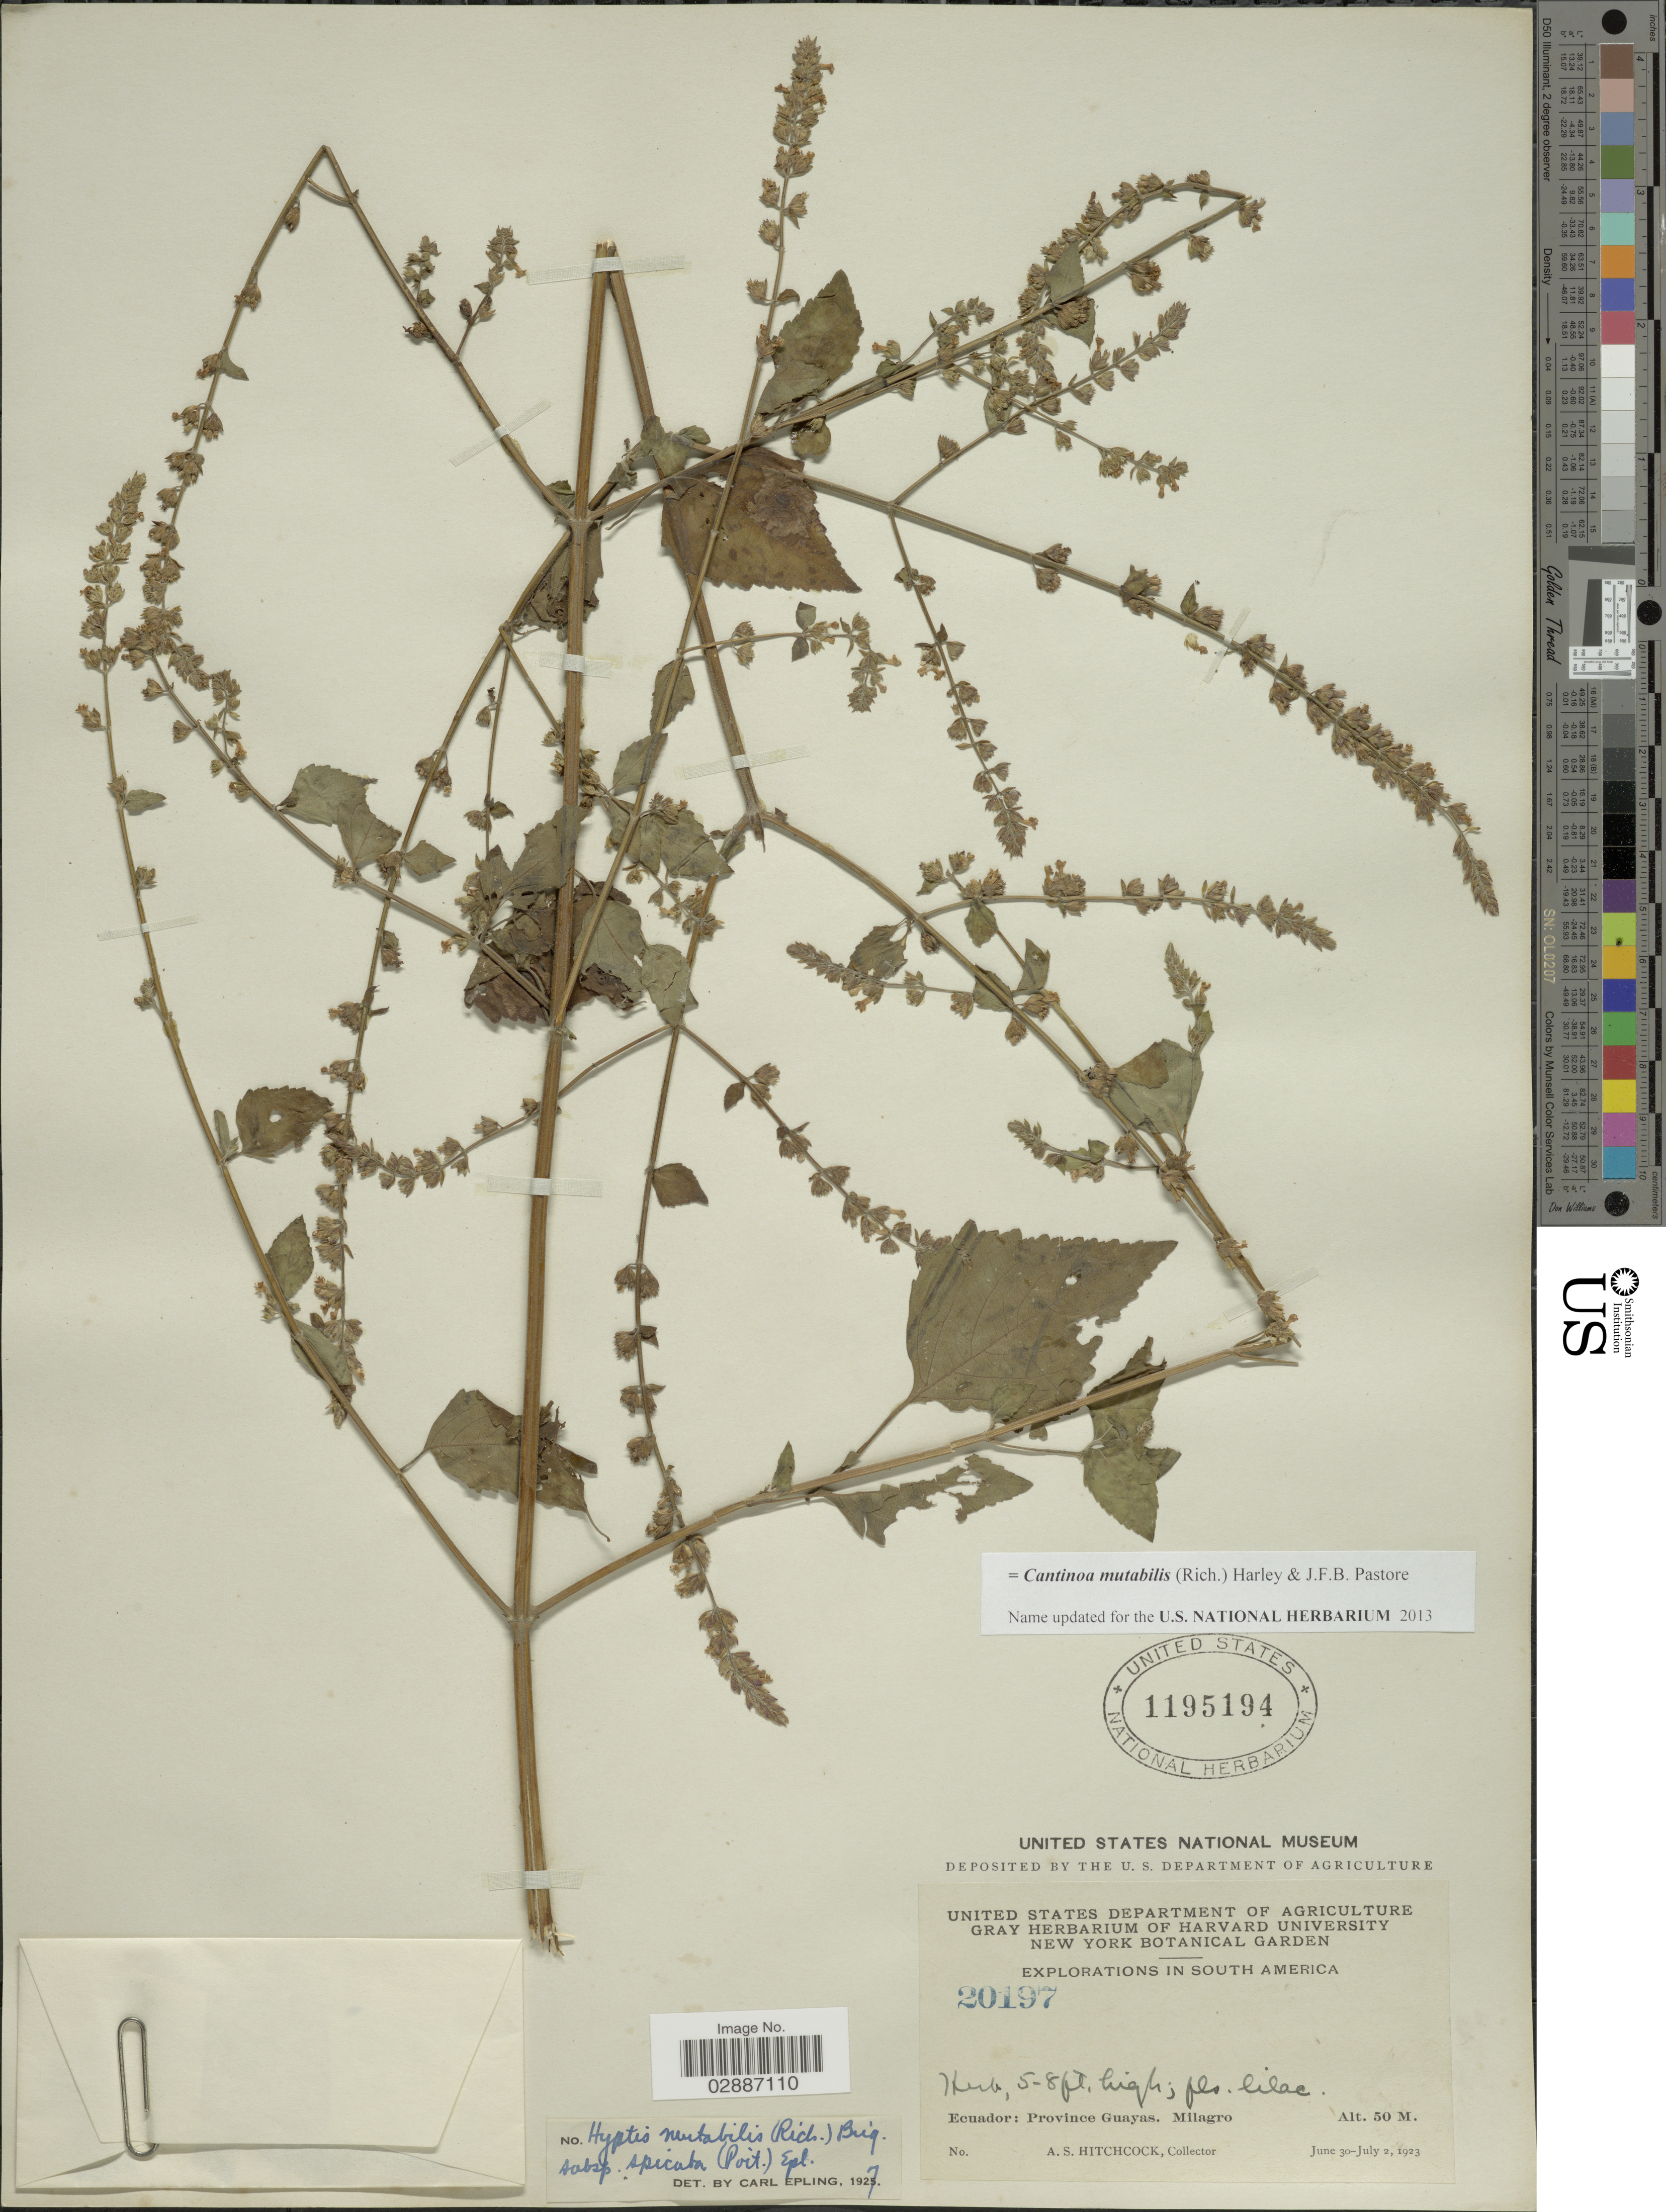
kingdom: Plantae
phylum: Tracheophyta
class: Magnoliopsida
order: Lamiales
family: Lamiaceae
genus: Cantinoa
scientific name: Cantinoa mutabilis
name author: (Epling) Harley & J.F.B. Pastore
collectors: A. S. Hitchcock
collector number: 20197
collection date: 1923-06-30/1923-07-02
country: Ecuador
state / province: Guayas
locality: Milagro.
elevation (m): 50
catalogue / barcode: US 1195194